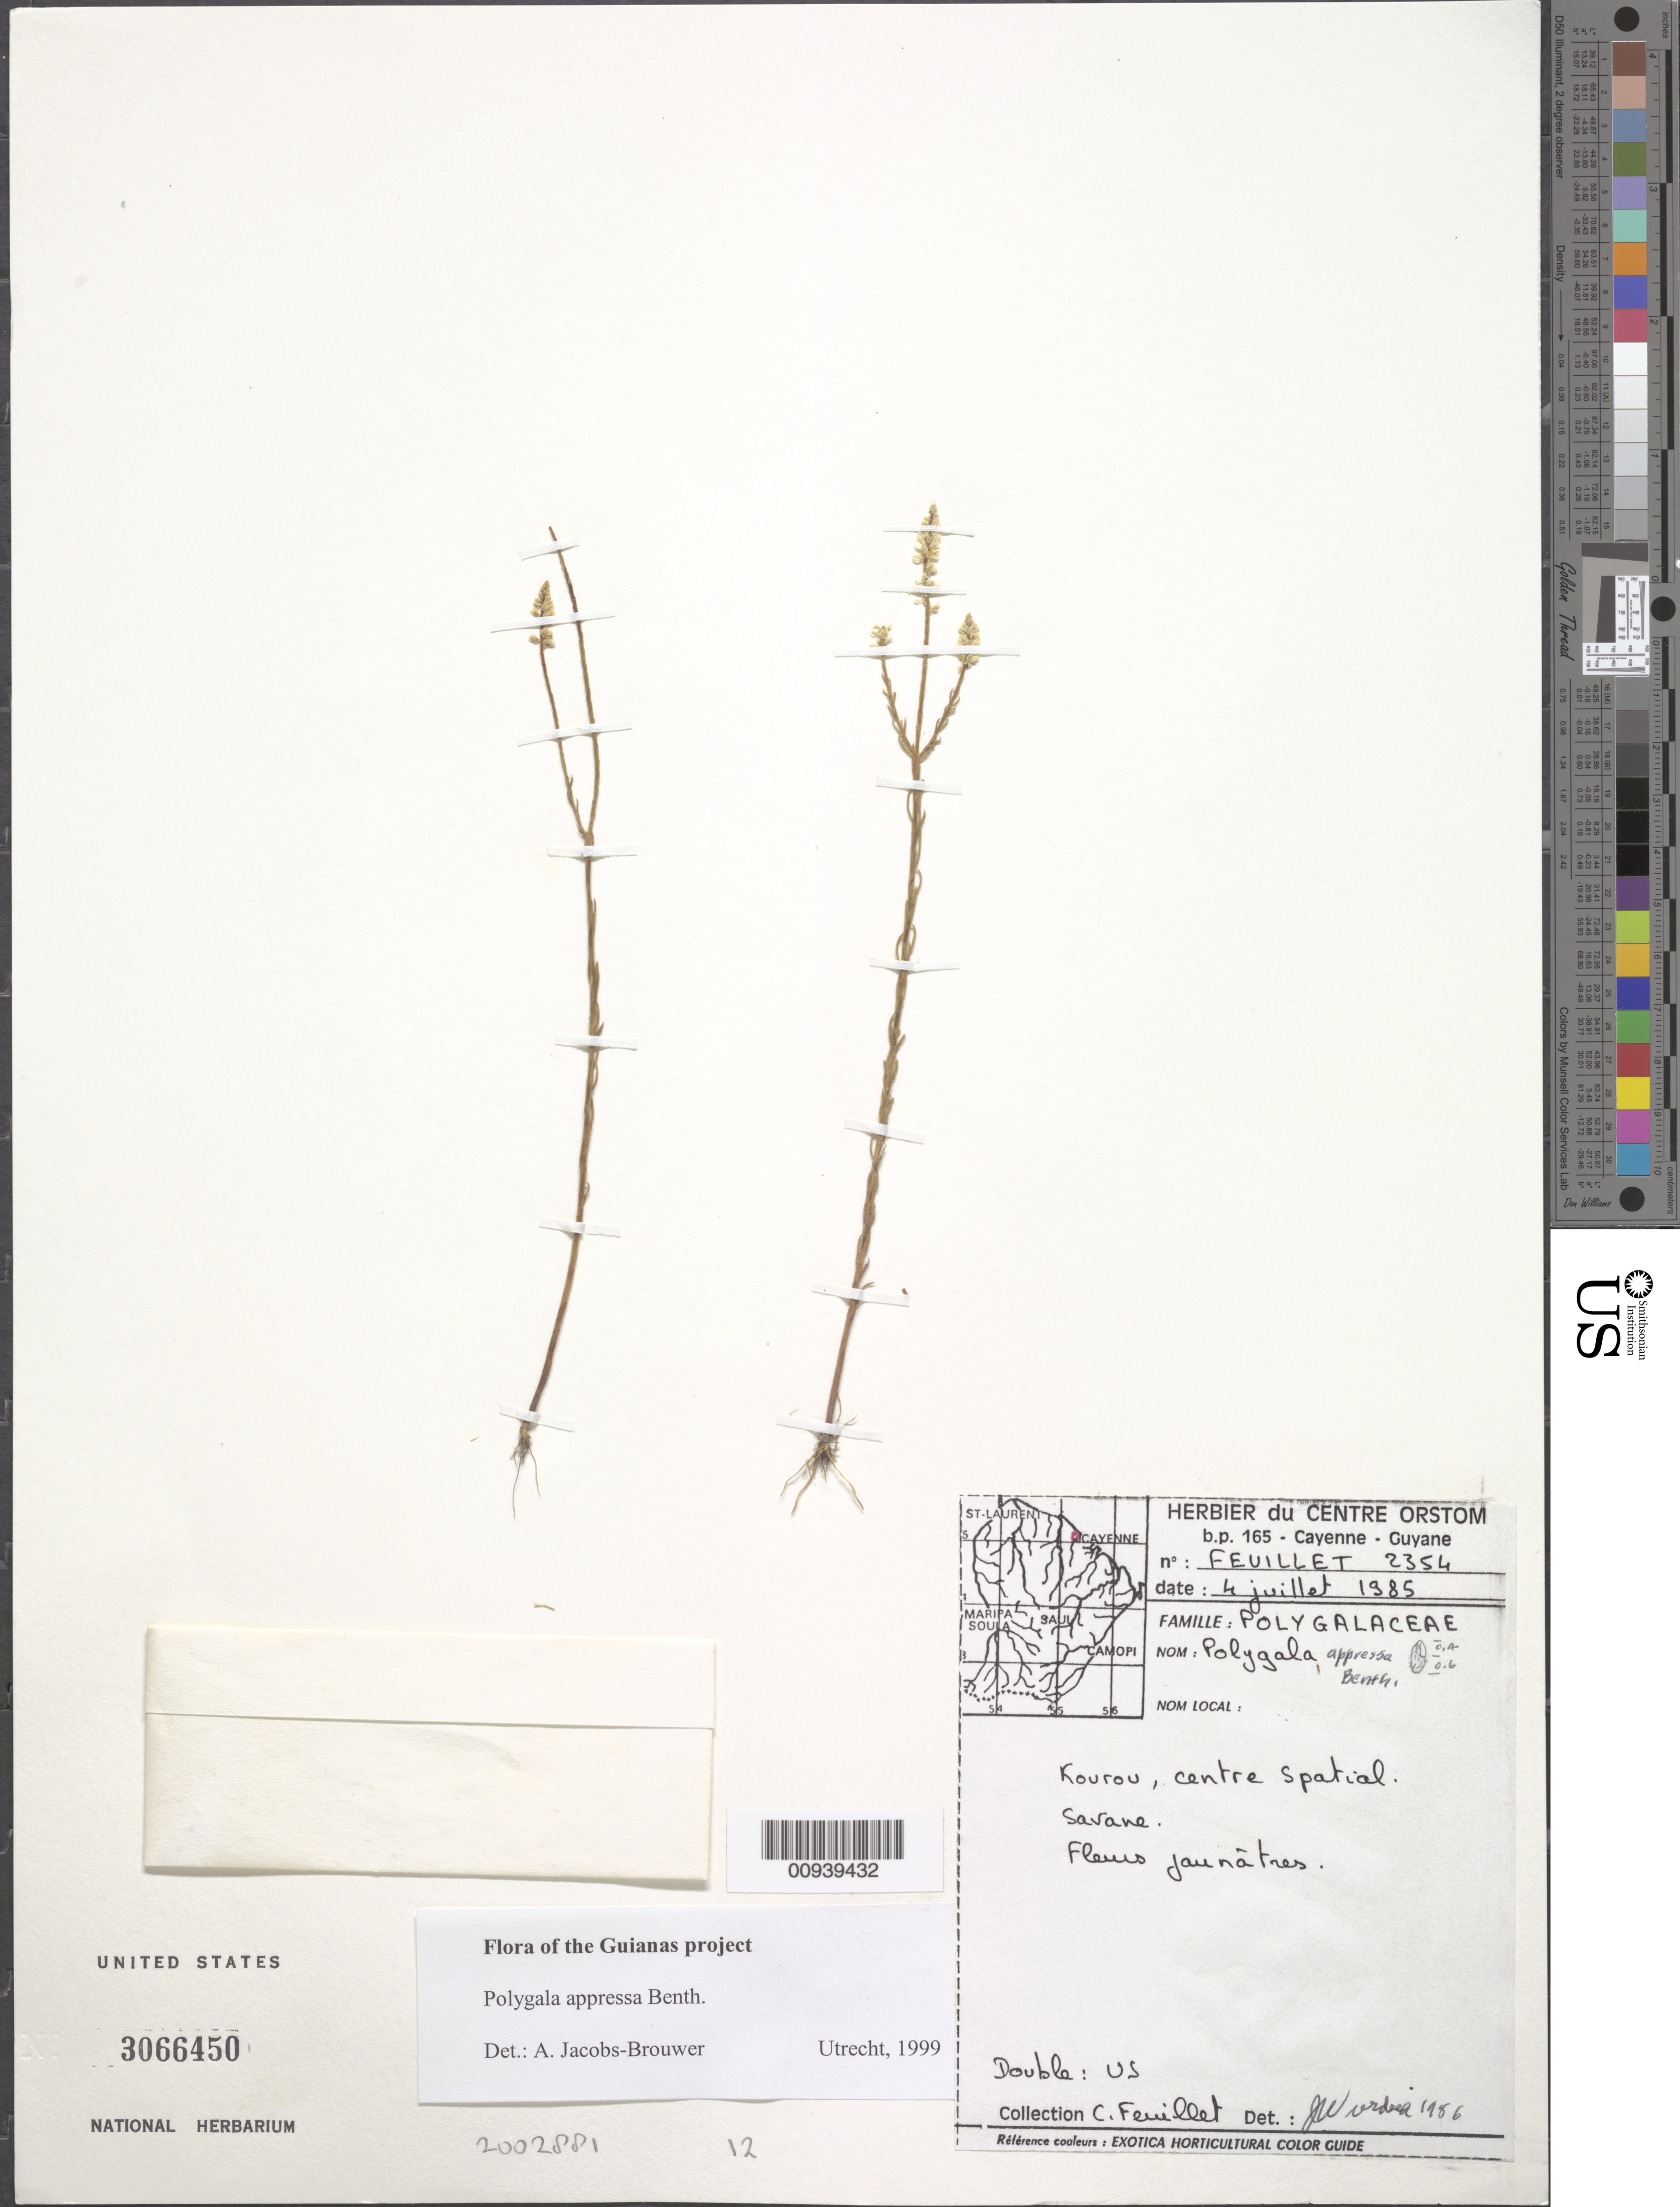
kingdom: Plantae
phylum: Tracheophyta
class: Magnoliopsida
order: Fabales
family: Polygalaceae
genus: Polygala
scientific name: Polygala appressa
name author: Benth.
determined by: Jacobs-Brouwer, A.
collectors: C. Feuillet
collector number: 2354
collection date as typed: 4-Jul-85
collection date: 1985-07-04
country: French Guiana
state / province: Cayenne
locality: Kourou, Centre Spatial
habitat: Savanna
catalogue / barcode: US 3066450